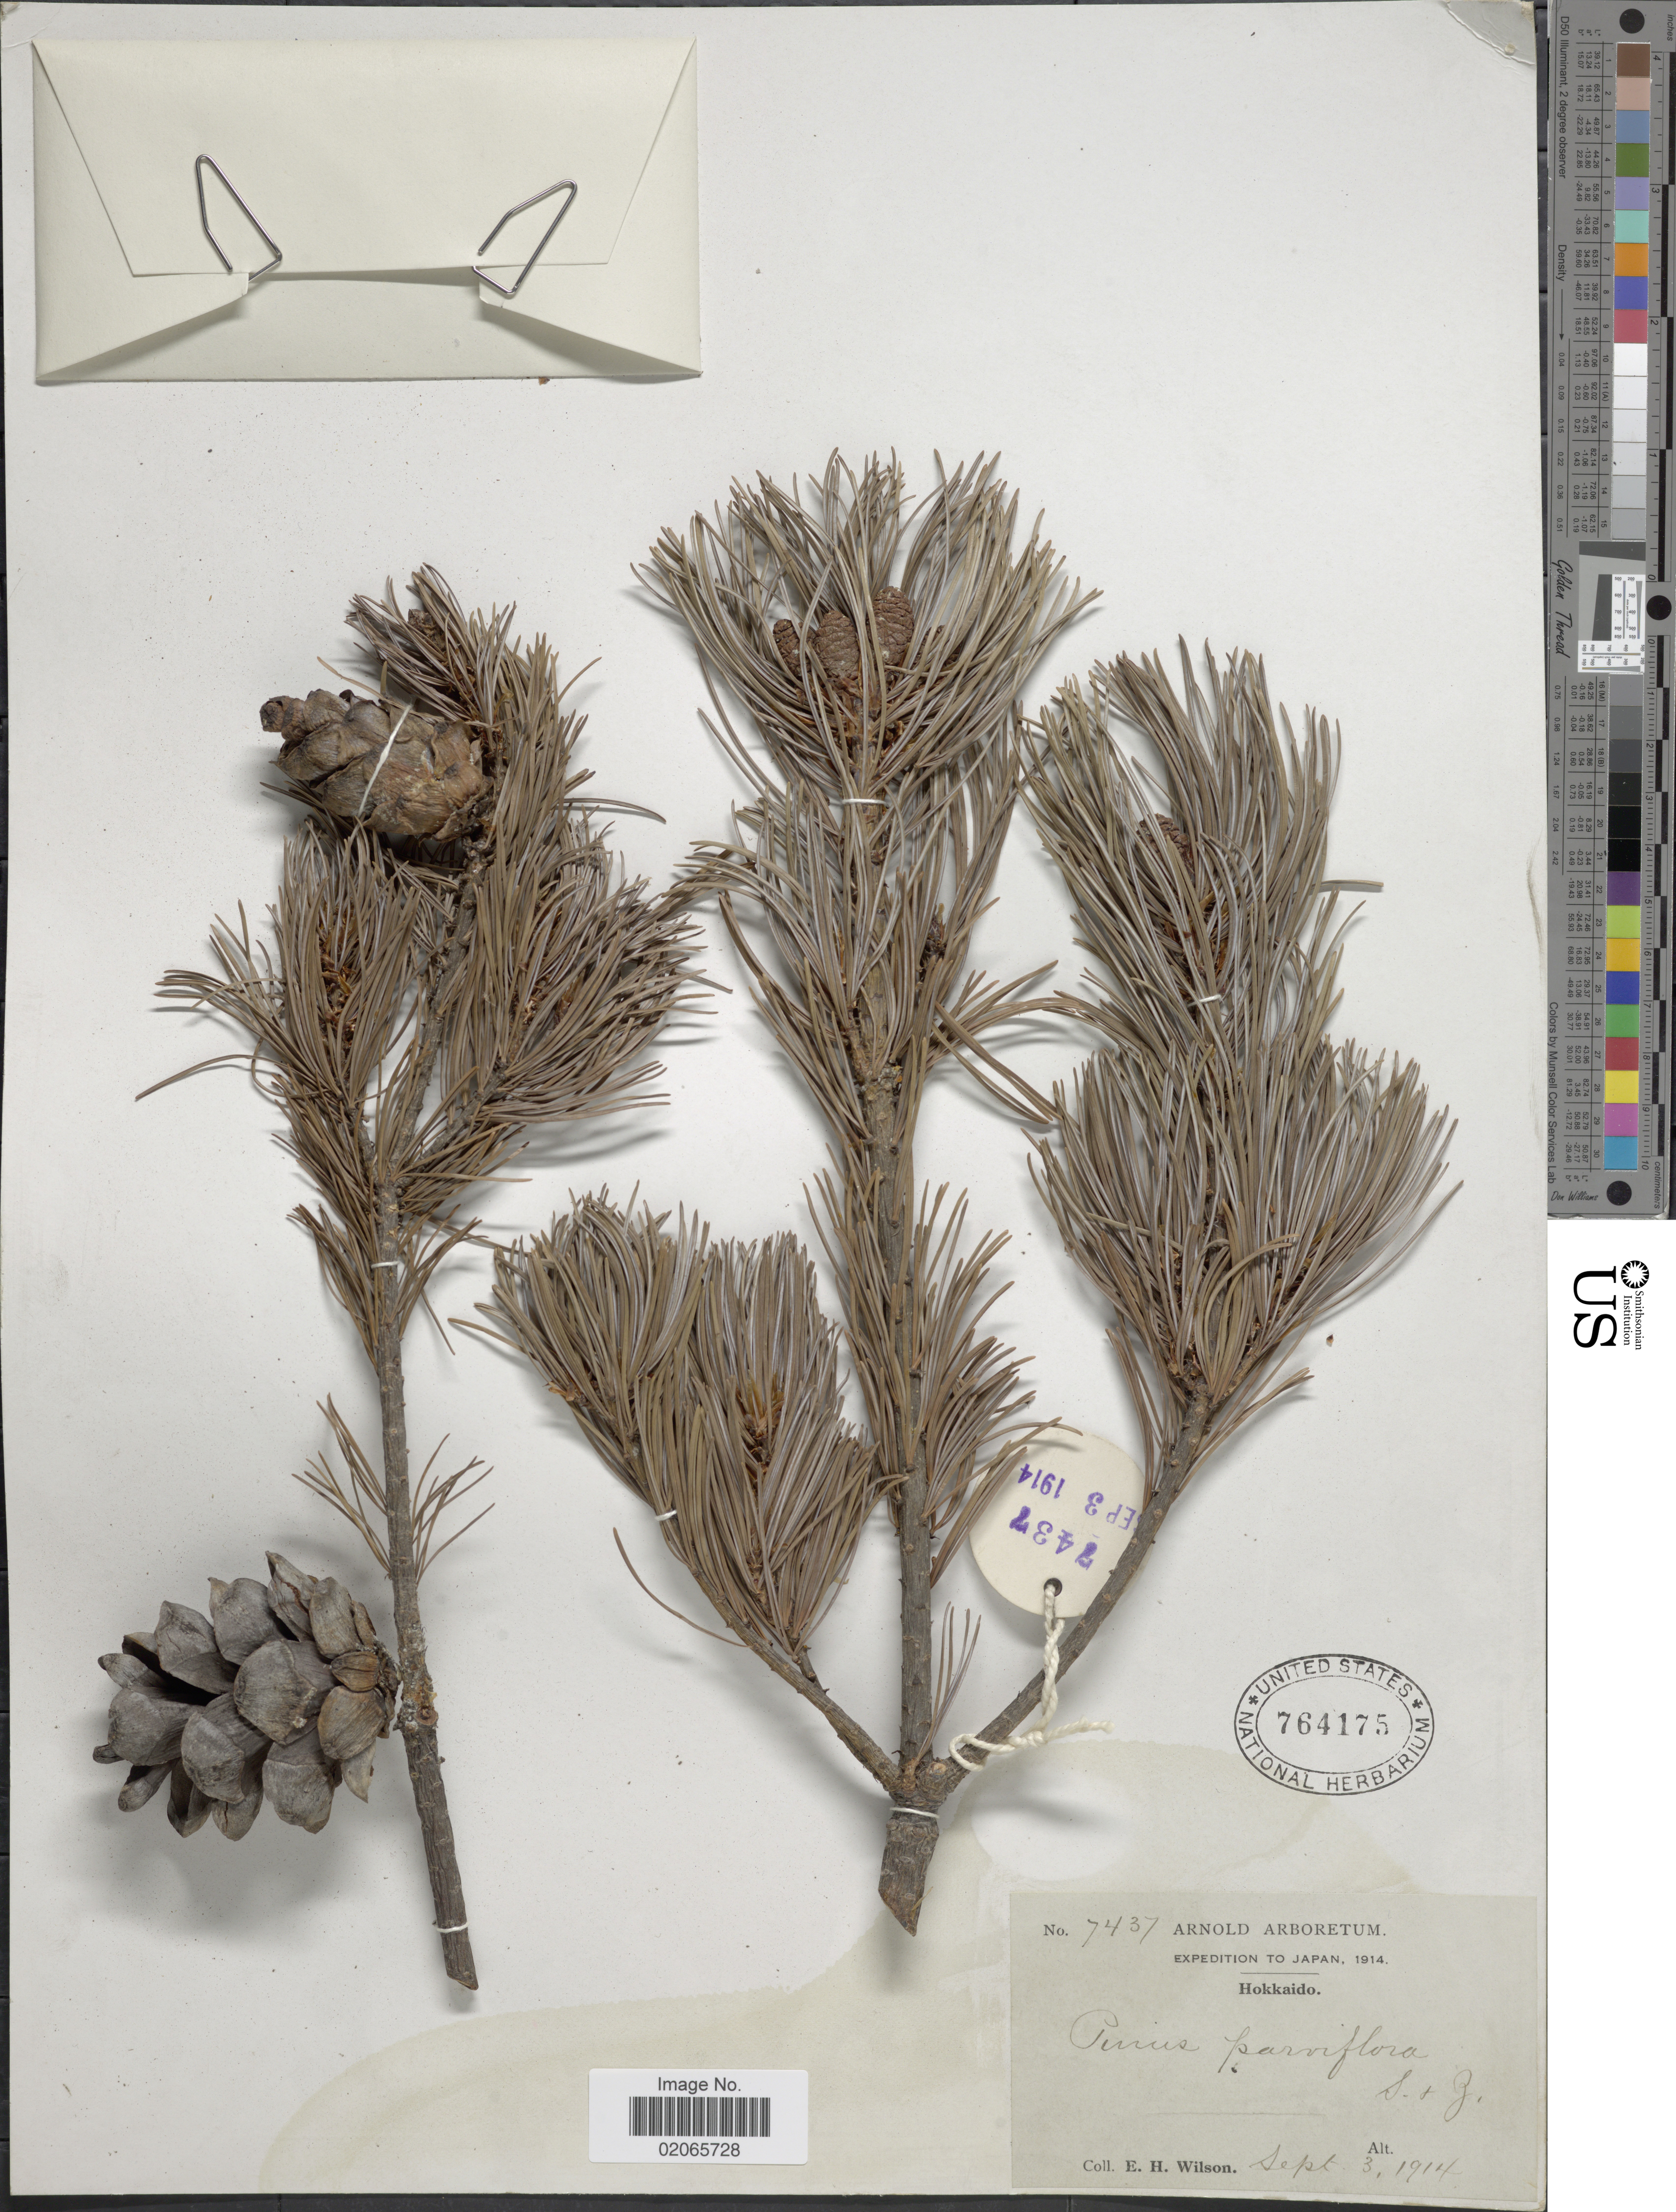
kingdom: Plantae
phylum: Tracheophyta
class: Pinopsida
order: Pinales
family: Pinaceae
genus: Pinus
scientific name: Pinus parviflora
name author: Siebold & Zucc.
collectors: E. Wilson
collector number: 7437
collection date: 1914-09-03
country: Japan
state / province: Hokkaidō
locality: Hokkaido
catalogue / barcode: US 764175